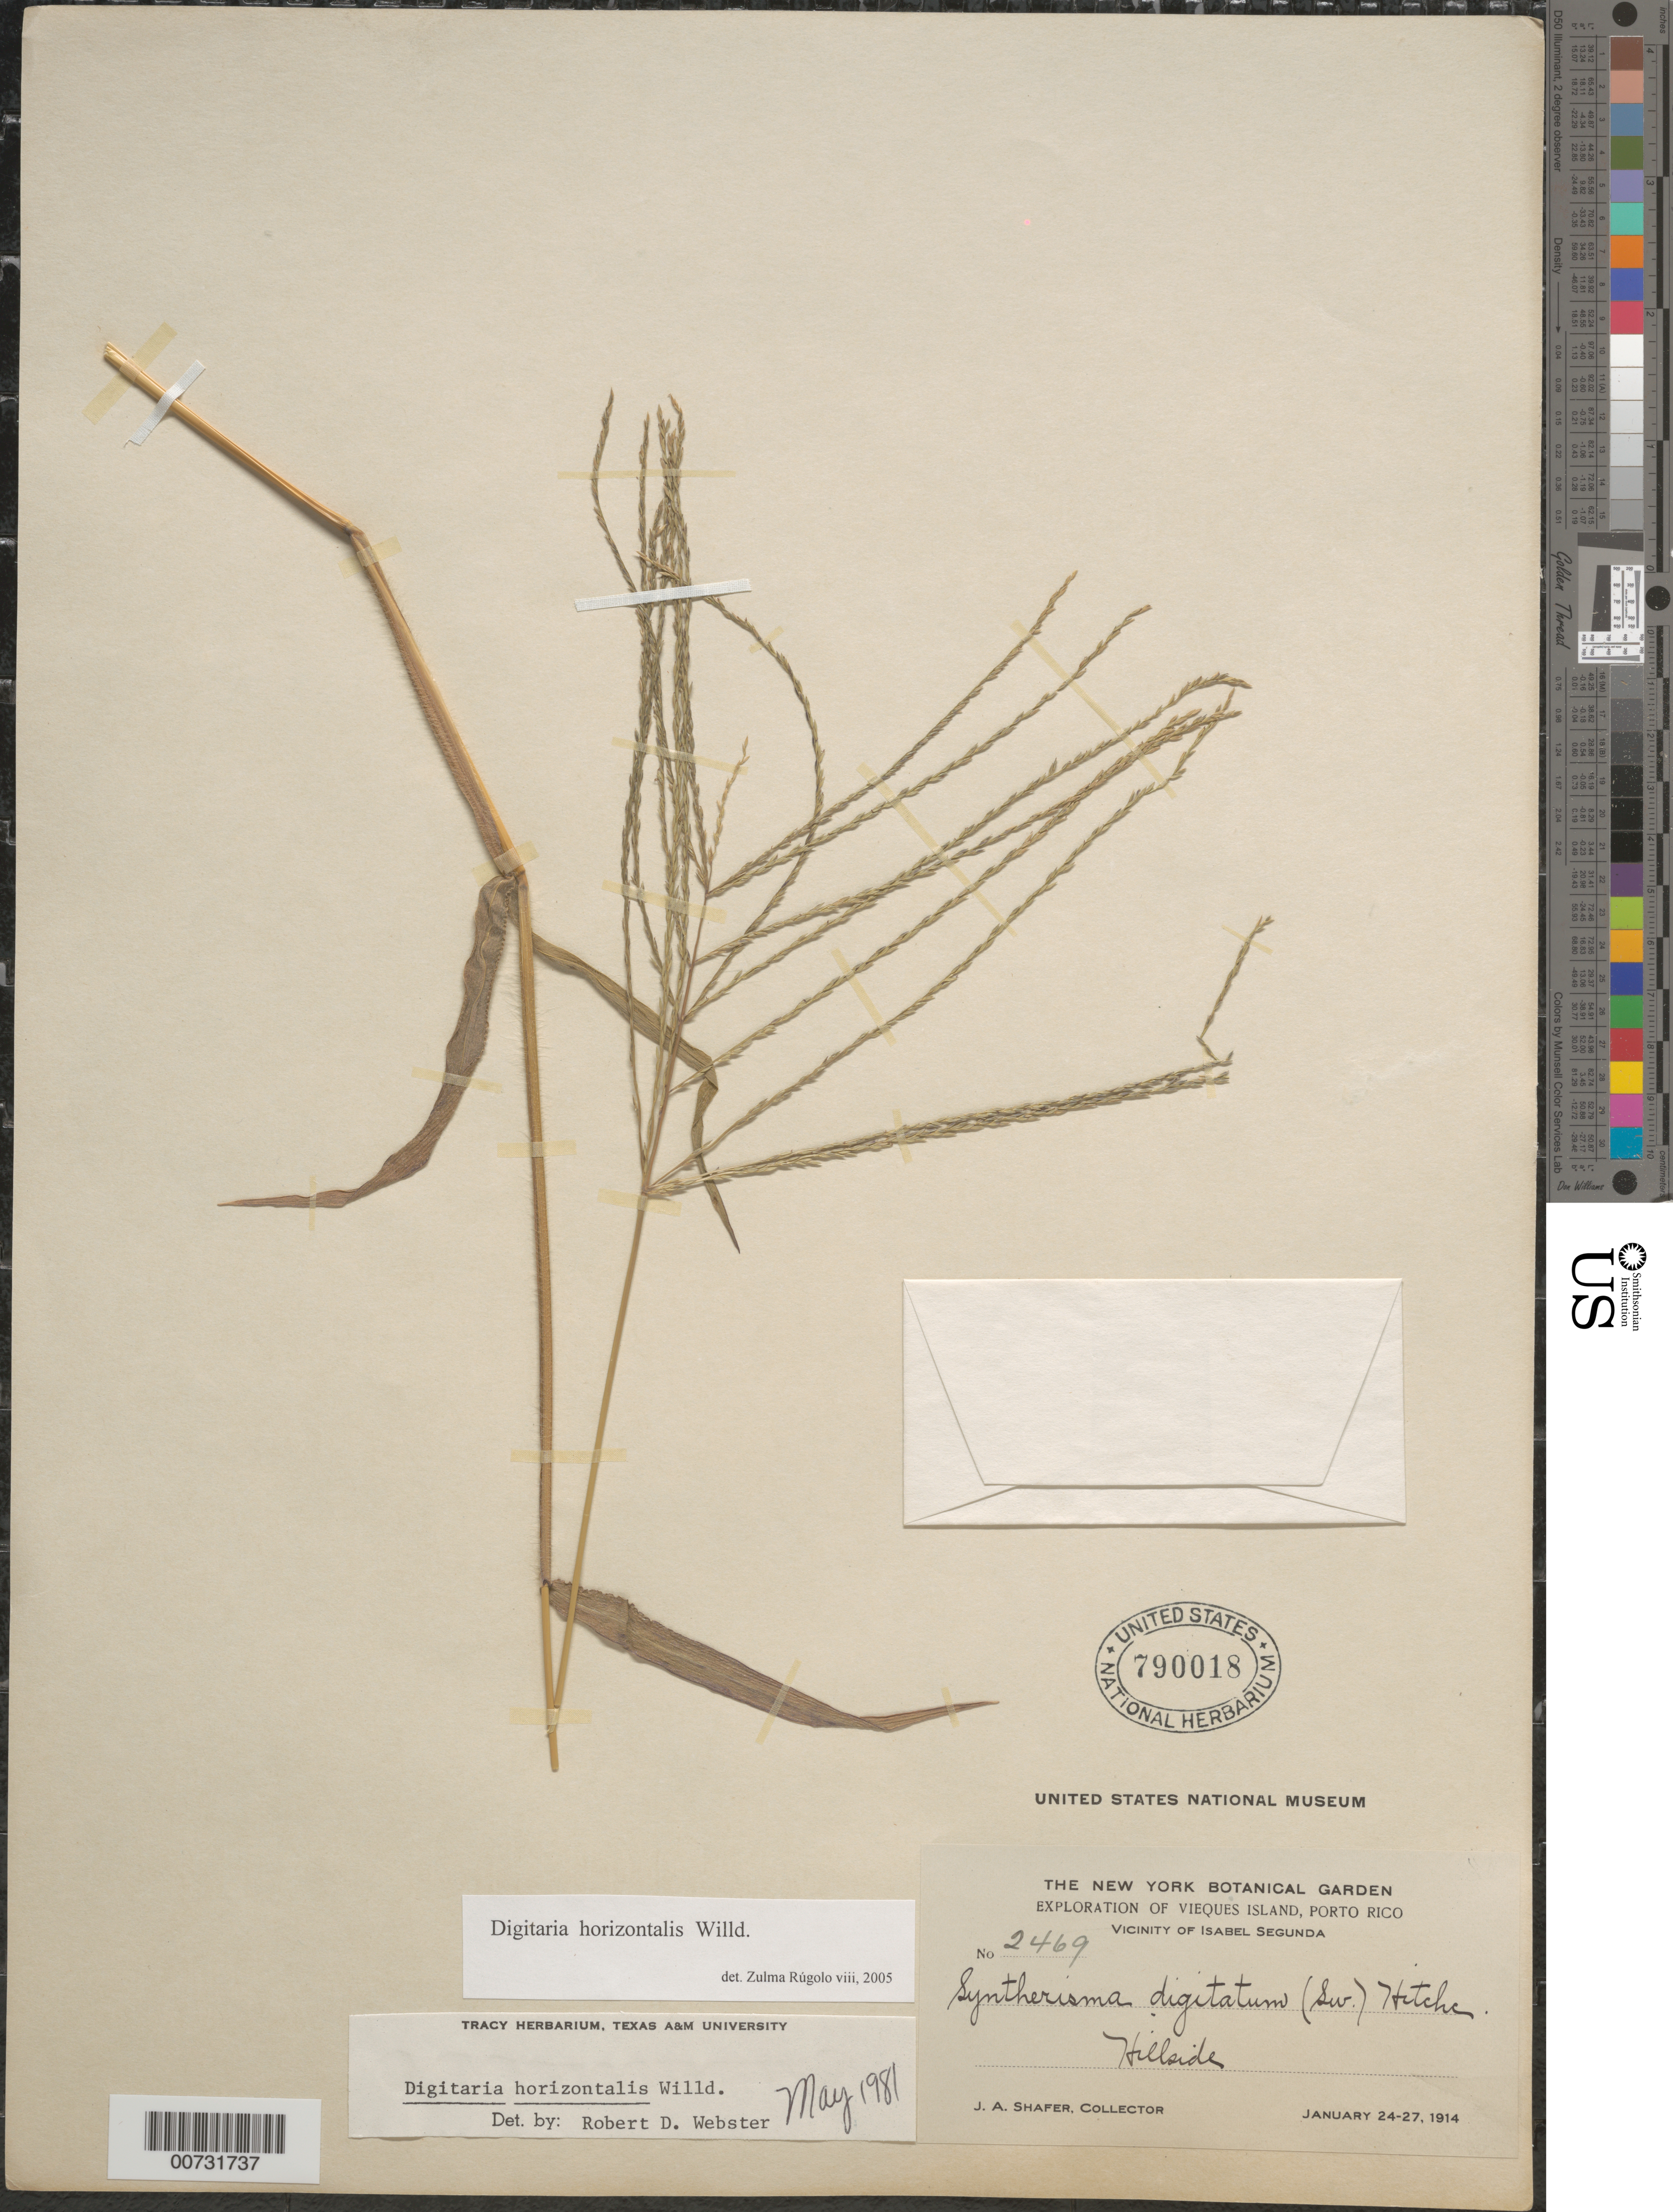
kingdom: Plantae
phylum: Tracheophyta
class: Liliopsida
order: Poales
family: Poaceae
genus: Digitaria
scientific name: Digitaria horizontalis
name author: Willd.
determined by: Webster, Robert D.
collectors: J. A. Shafer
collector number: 2469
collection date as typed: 24 Jan 1914 to 27 Jan 1914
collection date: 1914-01-24/1914-01-27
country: Puerto Rico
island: Vieques I.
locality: Isabel Segunda, vic of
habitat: Hillside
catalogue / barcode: US 790018